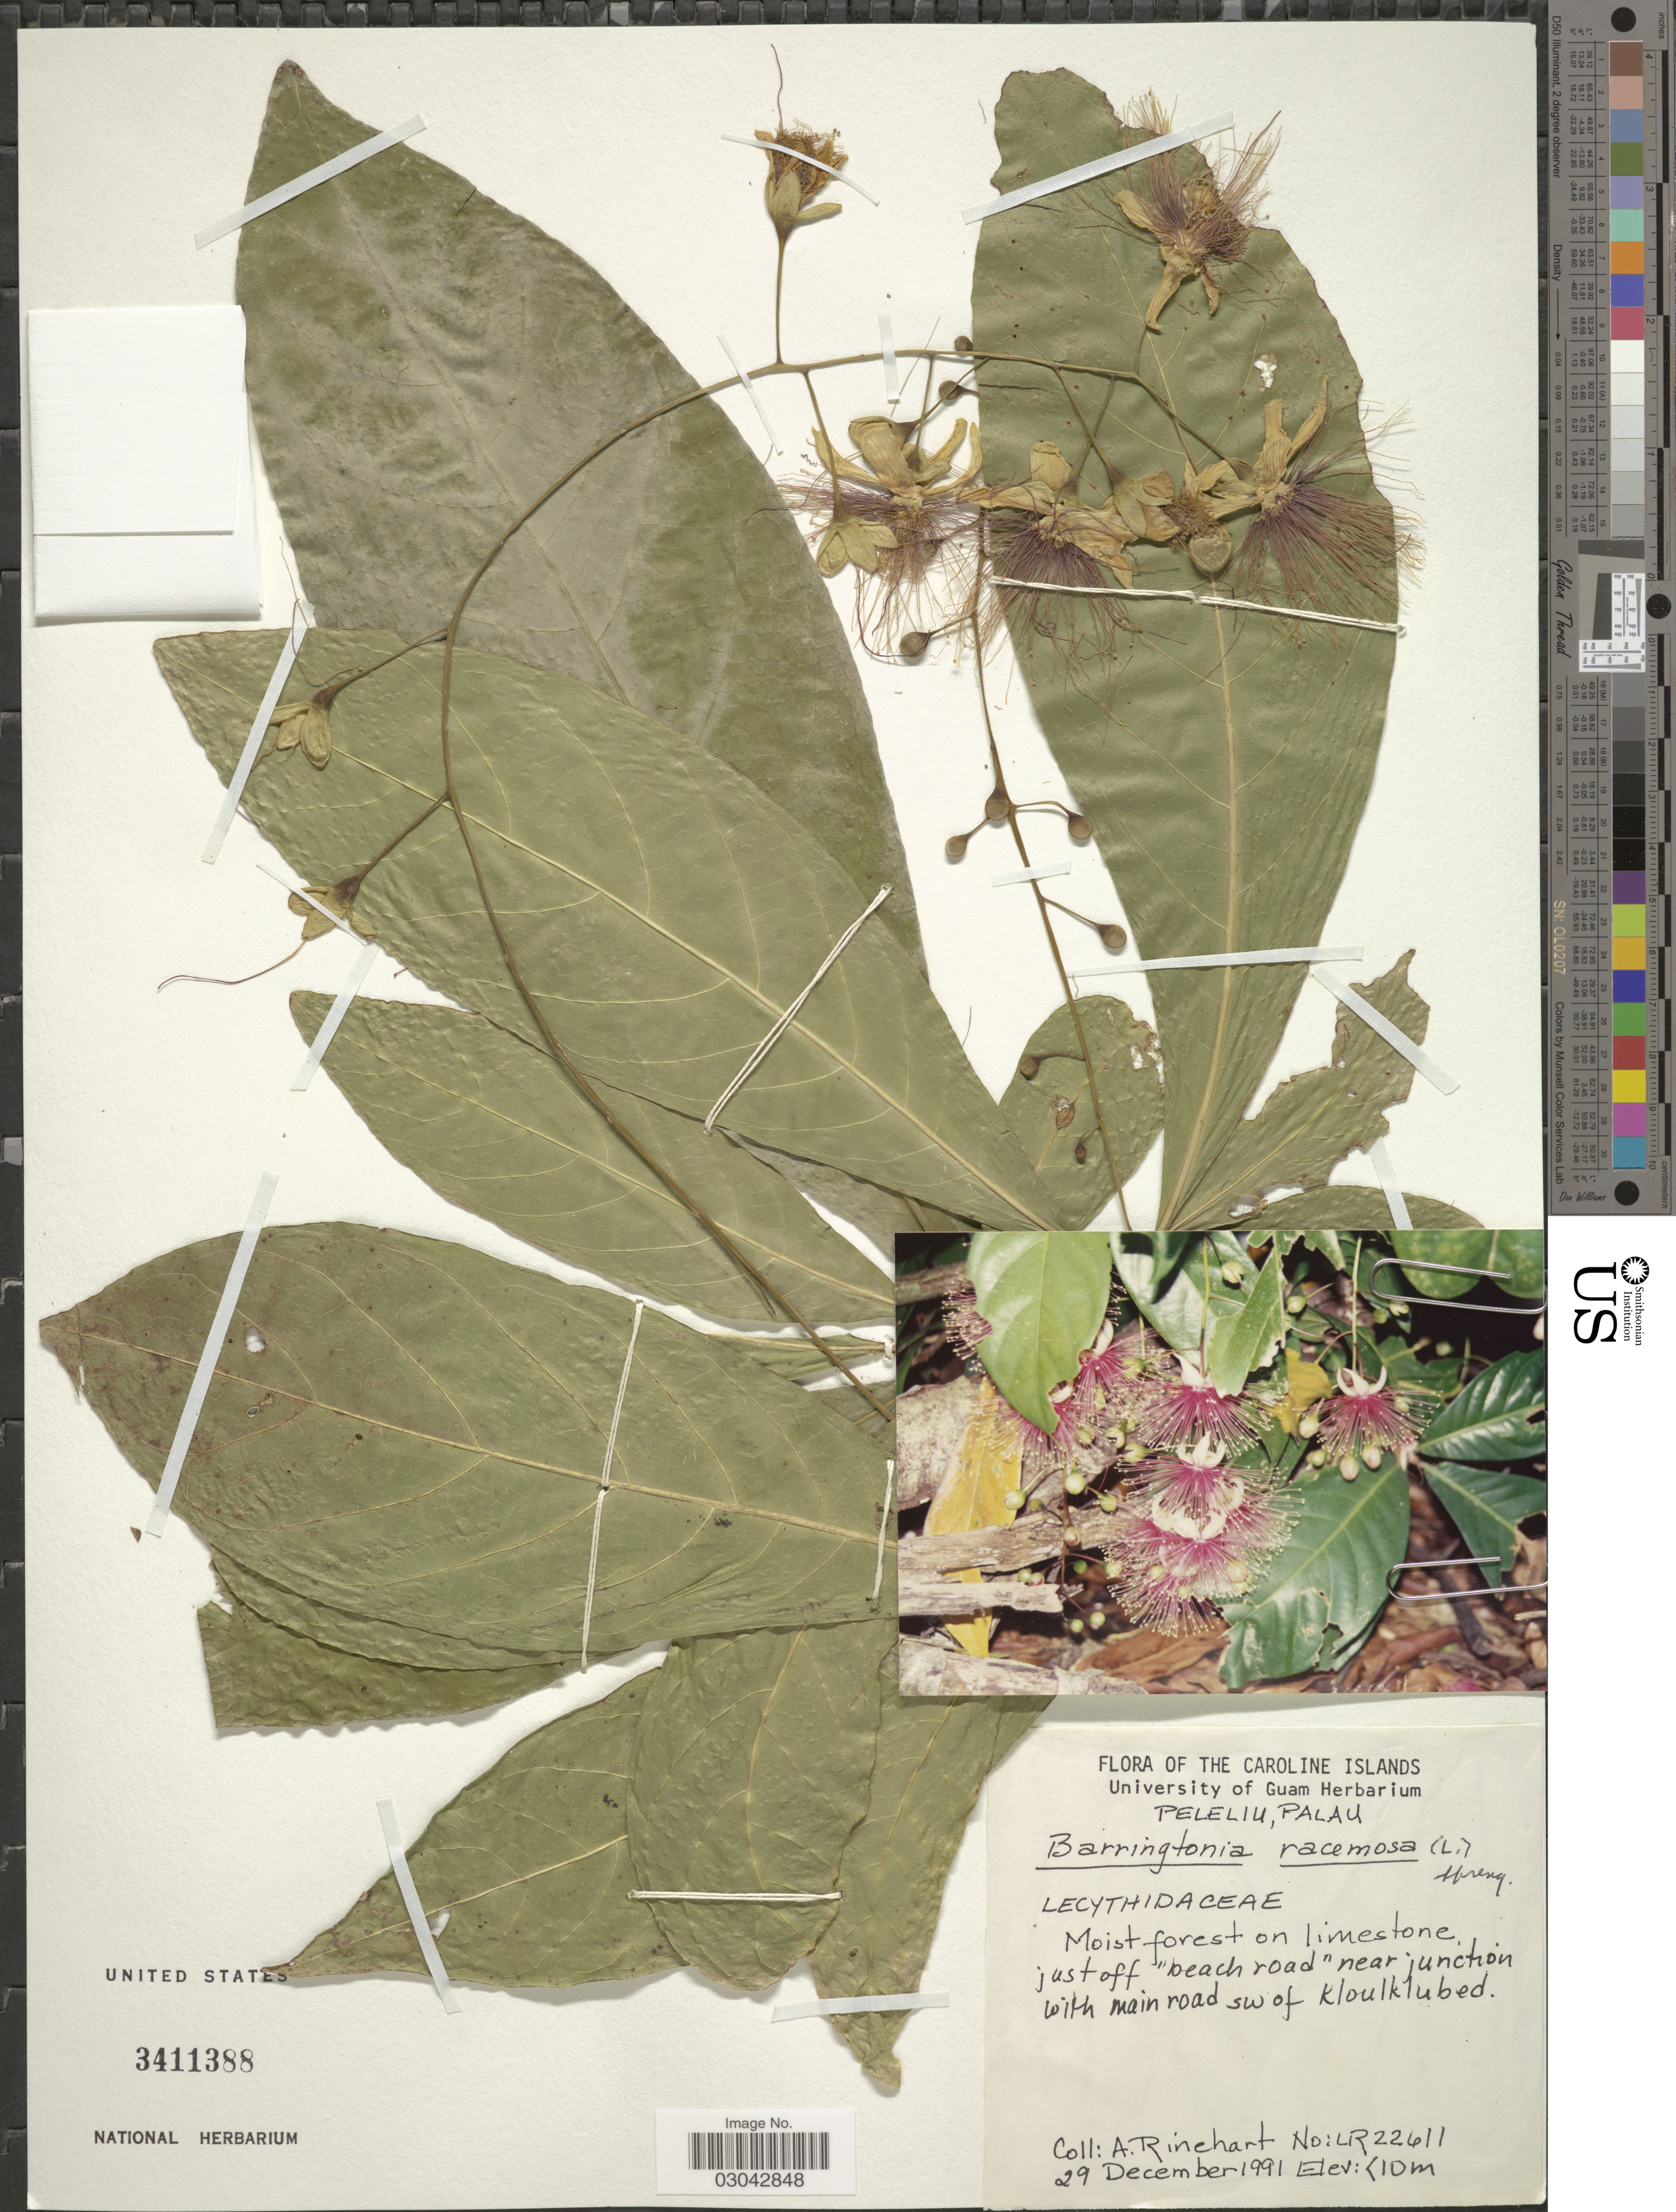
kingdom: Plantae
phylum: Tracheophyta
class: Magnoliopsida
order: Ericales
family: Lecythidaceae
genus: Barringtonia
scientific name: Barringtonia racemosa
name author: (L.) Spreng.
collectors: A. Rinehart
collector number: LR22611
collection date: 1991-12-29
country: Palau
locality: Caroline Islands. Peleliu, Palau. Just off "beach road" near junction with main road SW of Kloulkubed.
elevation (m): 10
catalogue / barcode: US 3411388